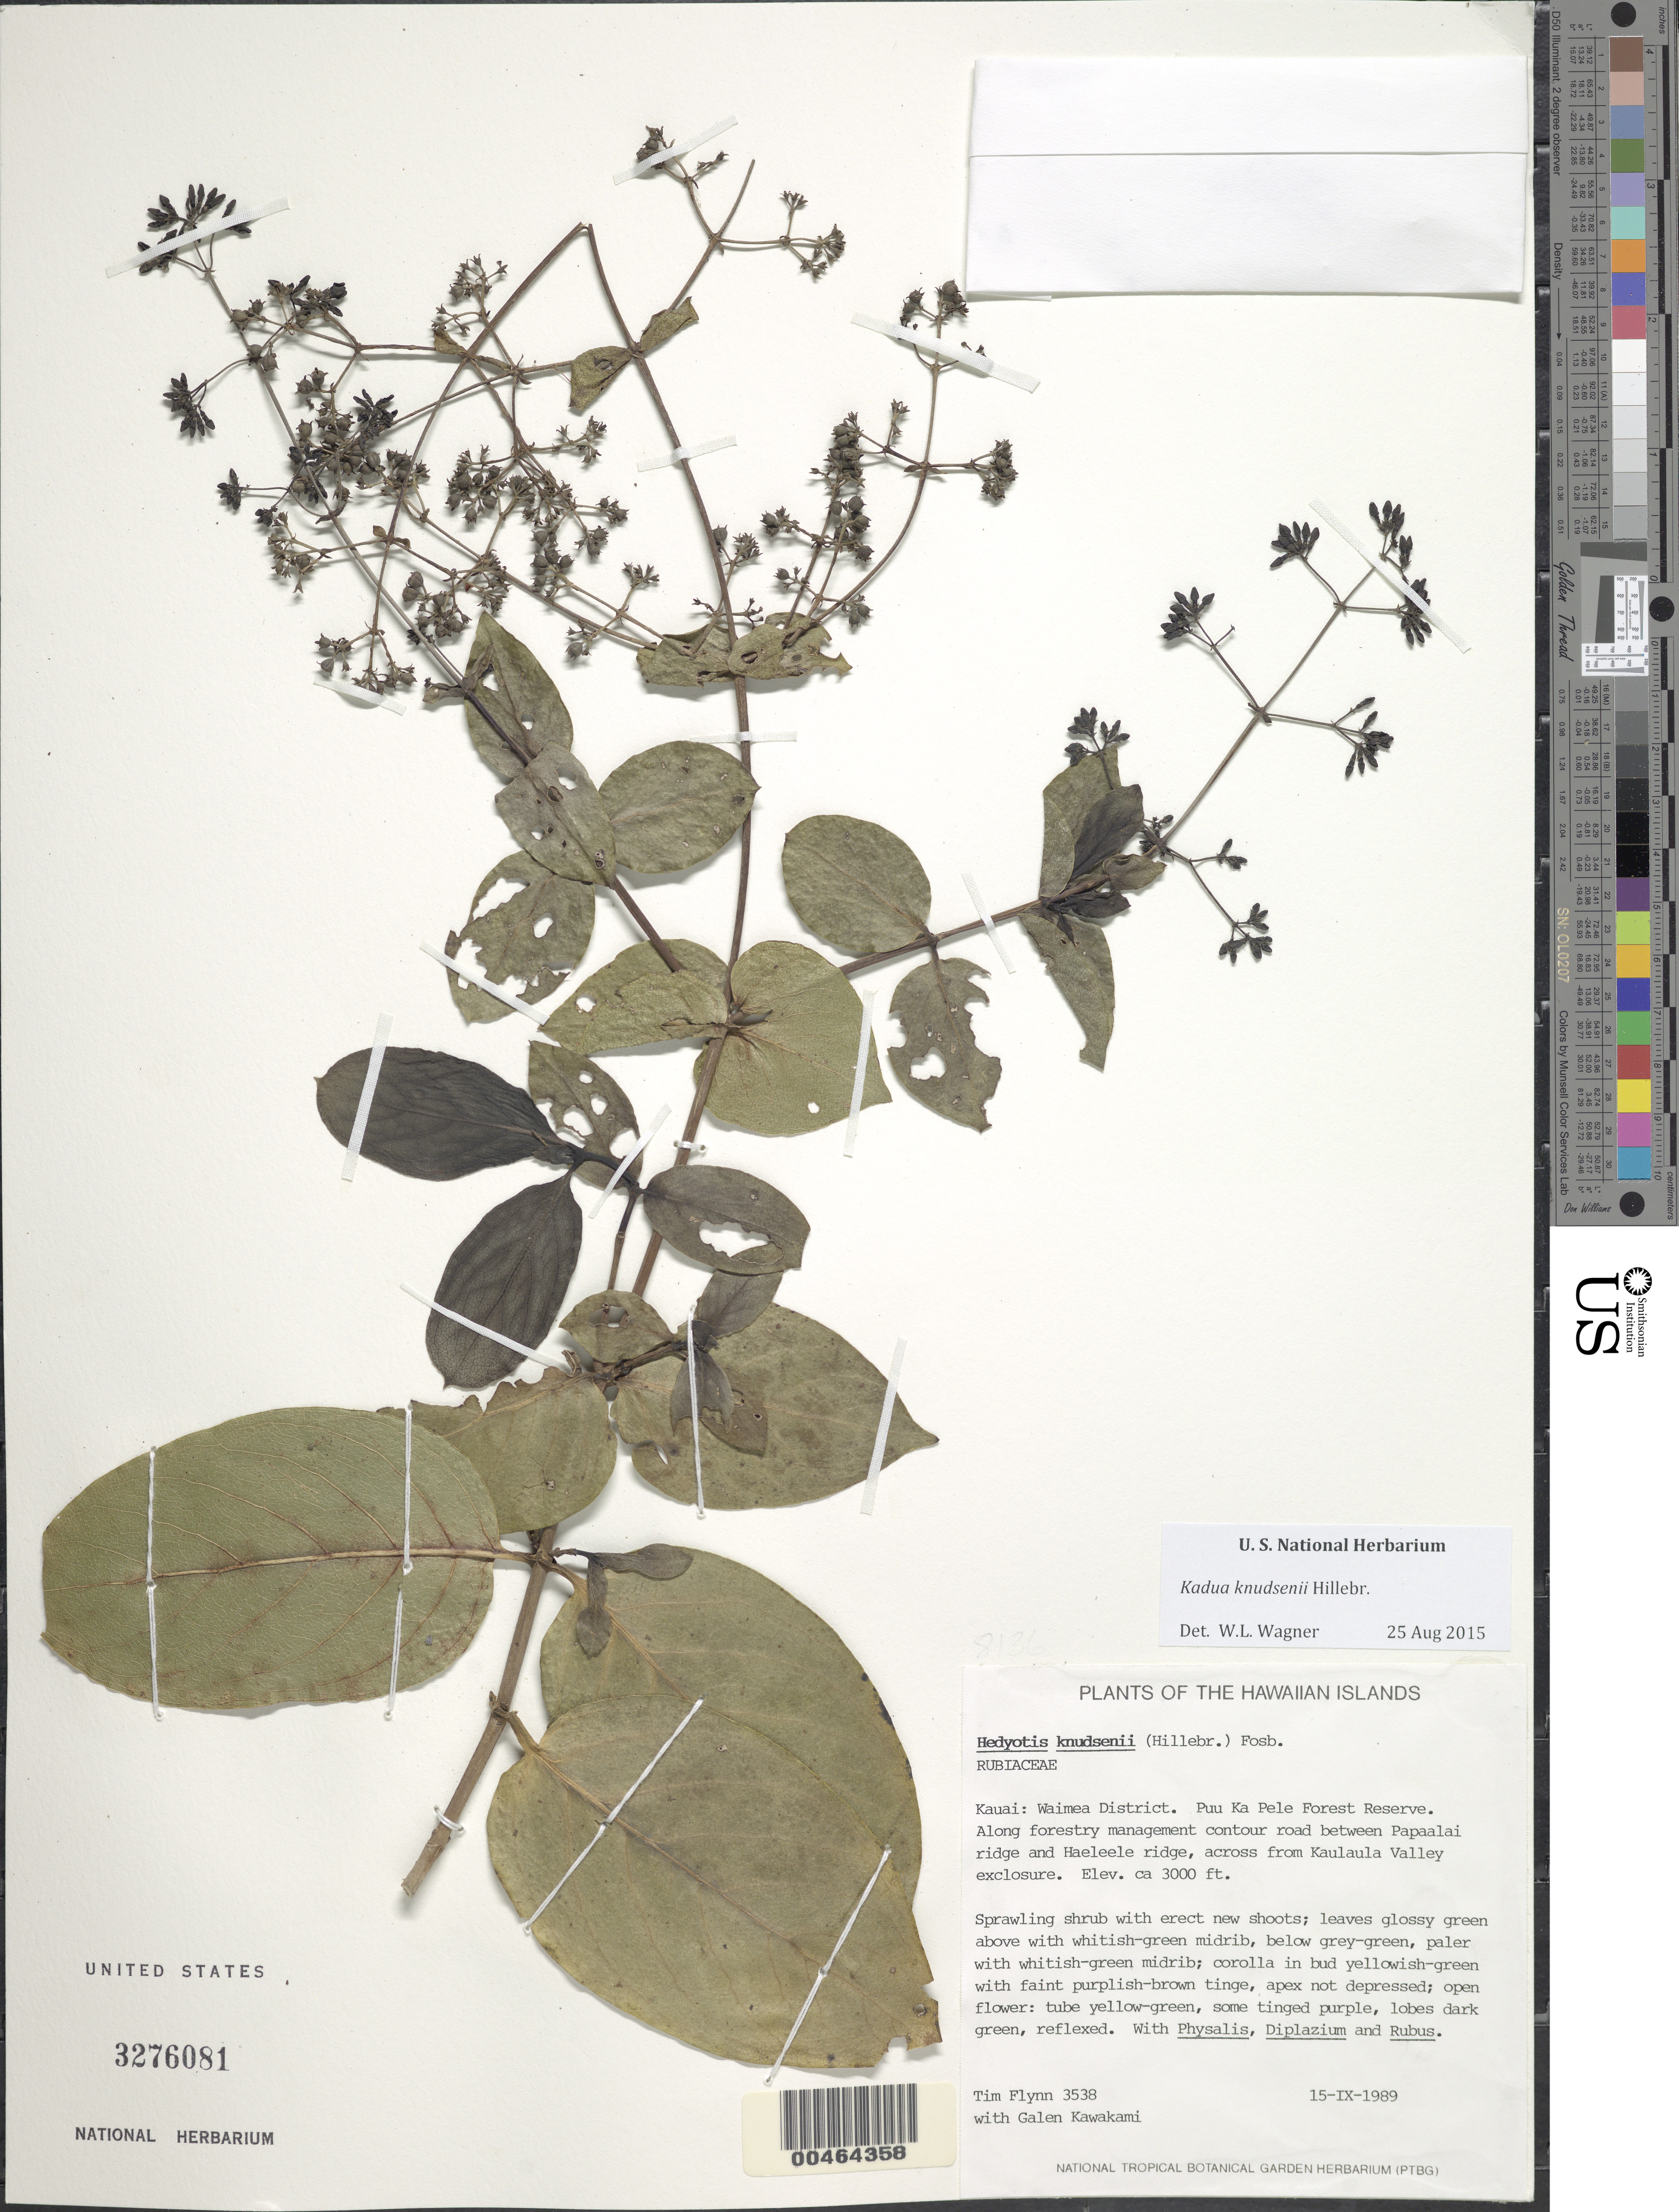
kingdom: Plantae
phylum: Tracheophyta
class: Magnoliopsida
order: Gentianales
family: Rubiaceae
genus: Kadua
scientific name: Kadua knudsenii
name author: Hillebr.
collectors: T. W. Flynn & G. Kawakami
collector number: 3538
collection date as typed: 15 Sep 1989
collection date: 1989-09-15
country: United States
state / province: Hawaii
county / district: Kauai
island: Kaua'i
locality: Waimea Dist., Puu Ka Pele For. Res.: Along forestry mgt. contour rd. betw. Papaalai & Haeleele ridge[s], across from Kaulaula...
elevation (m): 914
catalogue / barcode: US 3276081